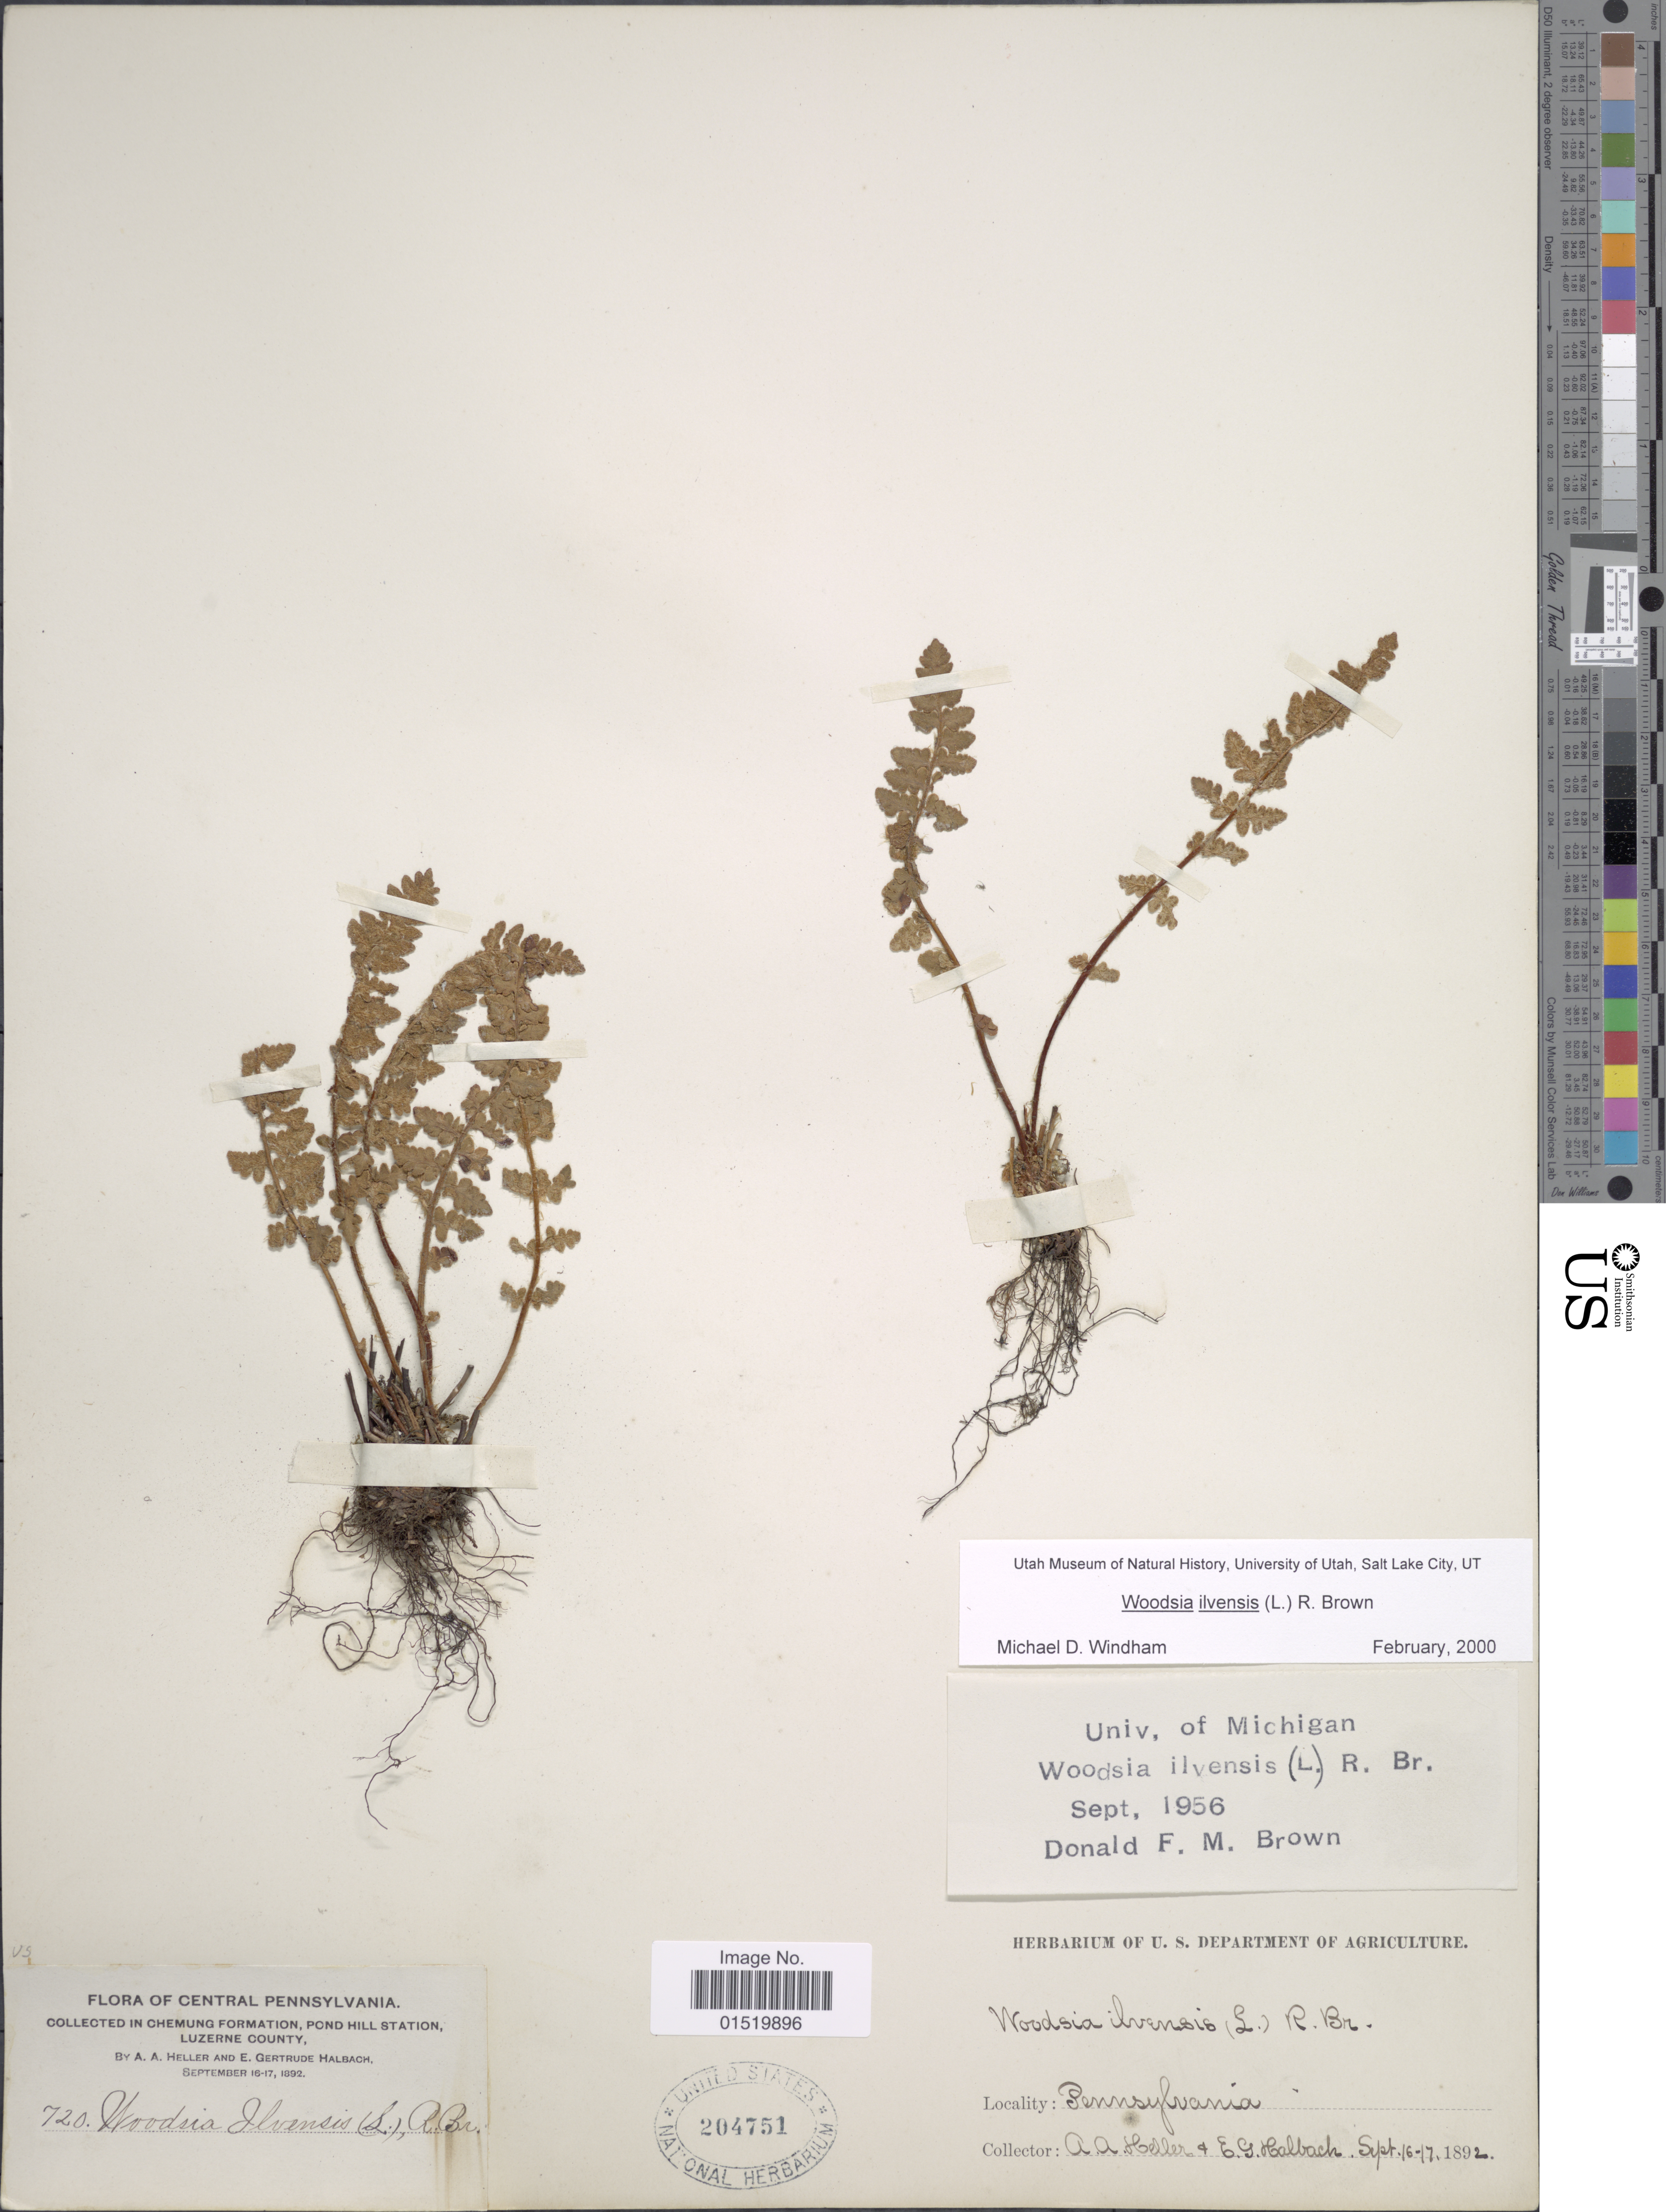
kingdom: Plantae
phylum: Tracheophyta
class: Polypodiopsida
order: Polypodiales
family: Woodsiaceae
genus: Woodsia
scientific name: Woodsia ilvensis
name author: (L.) R. Br.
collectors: A. A. Heller & E. G. Halbach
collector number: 720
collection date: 1892-09-16/1892-09-17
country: United States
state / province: Pennsylvania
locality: Central Pennsylvania, in Chemung Formation, Pond Hills Station, Luzerne County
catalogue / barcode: US 204751